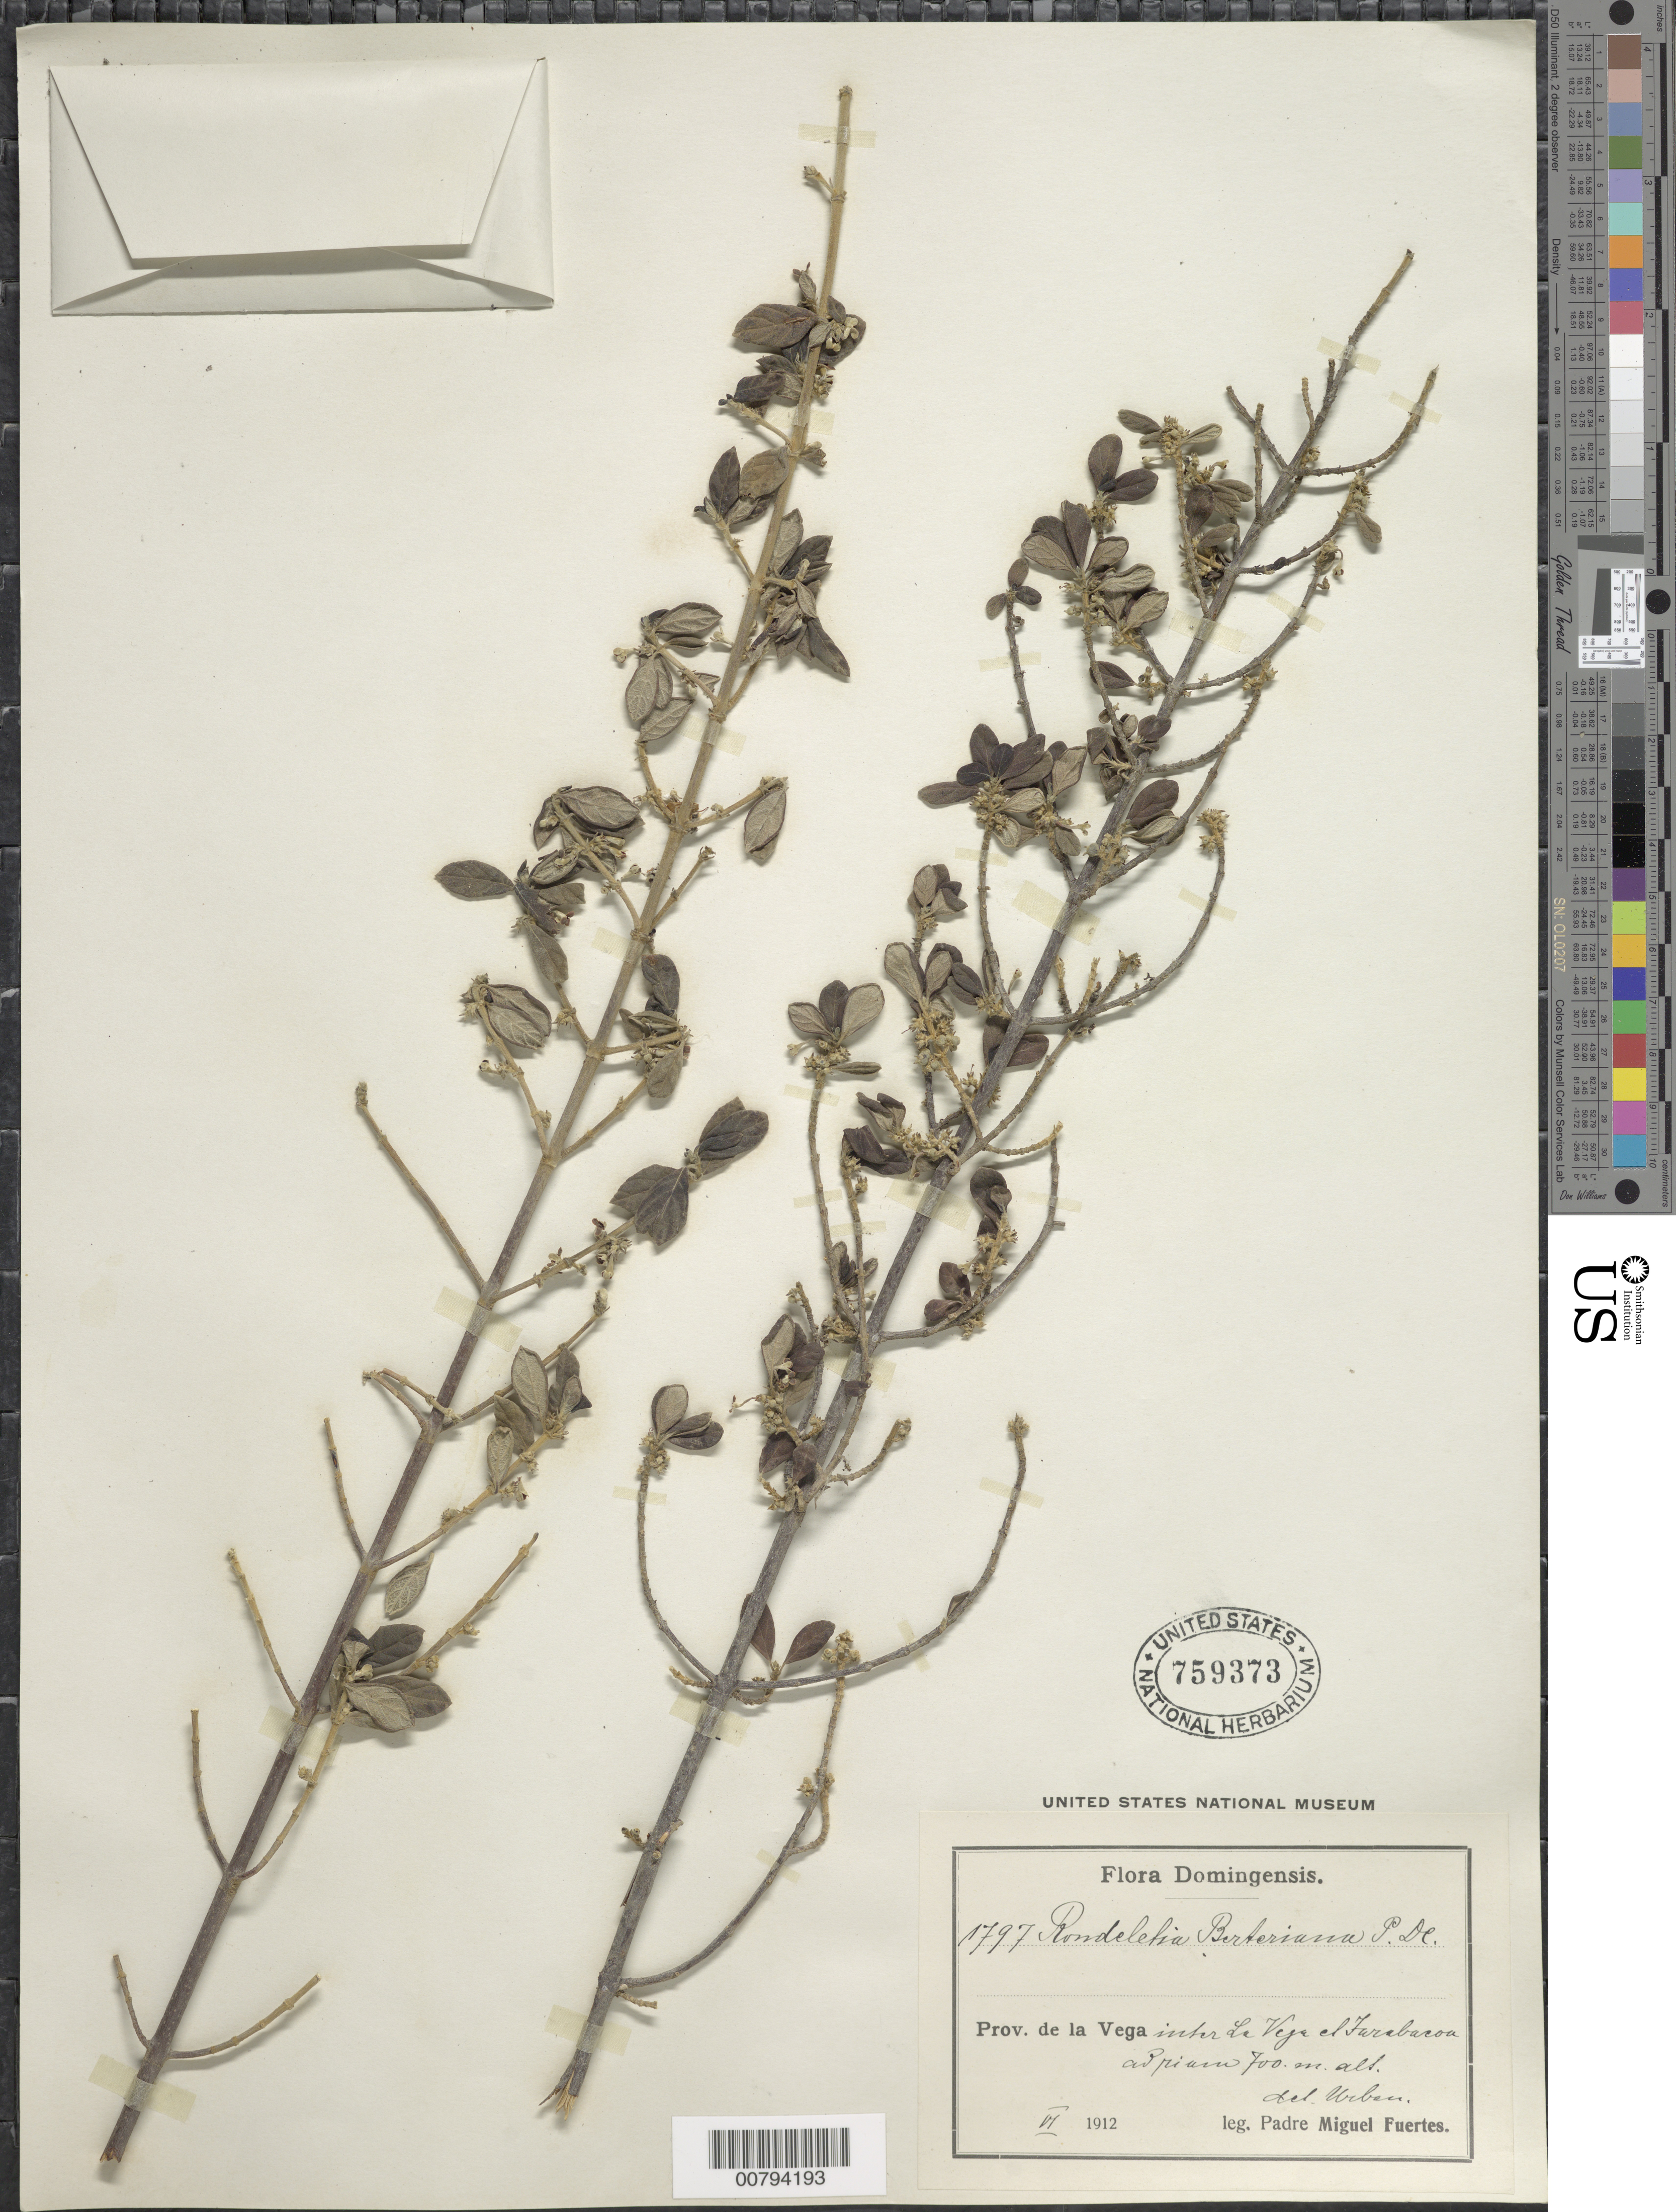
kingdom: Plantae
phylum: Tracheophyta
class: Magnoliopsida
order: Gentianales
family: Rubiaceae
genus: Rondeletia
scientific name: Rondeletia berteroana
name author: DC.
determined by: Urban, Ignatz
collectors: M. D. Fuertes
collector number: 1797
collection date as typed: Jun 1912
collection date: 1912-06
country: Dominican Republic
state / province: La Vega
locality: Inter La Vega el Farabacoa ad riam (sp?)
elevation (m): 700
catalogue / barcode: US 759373